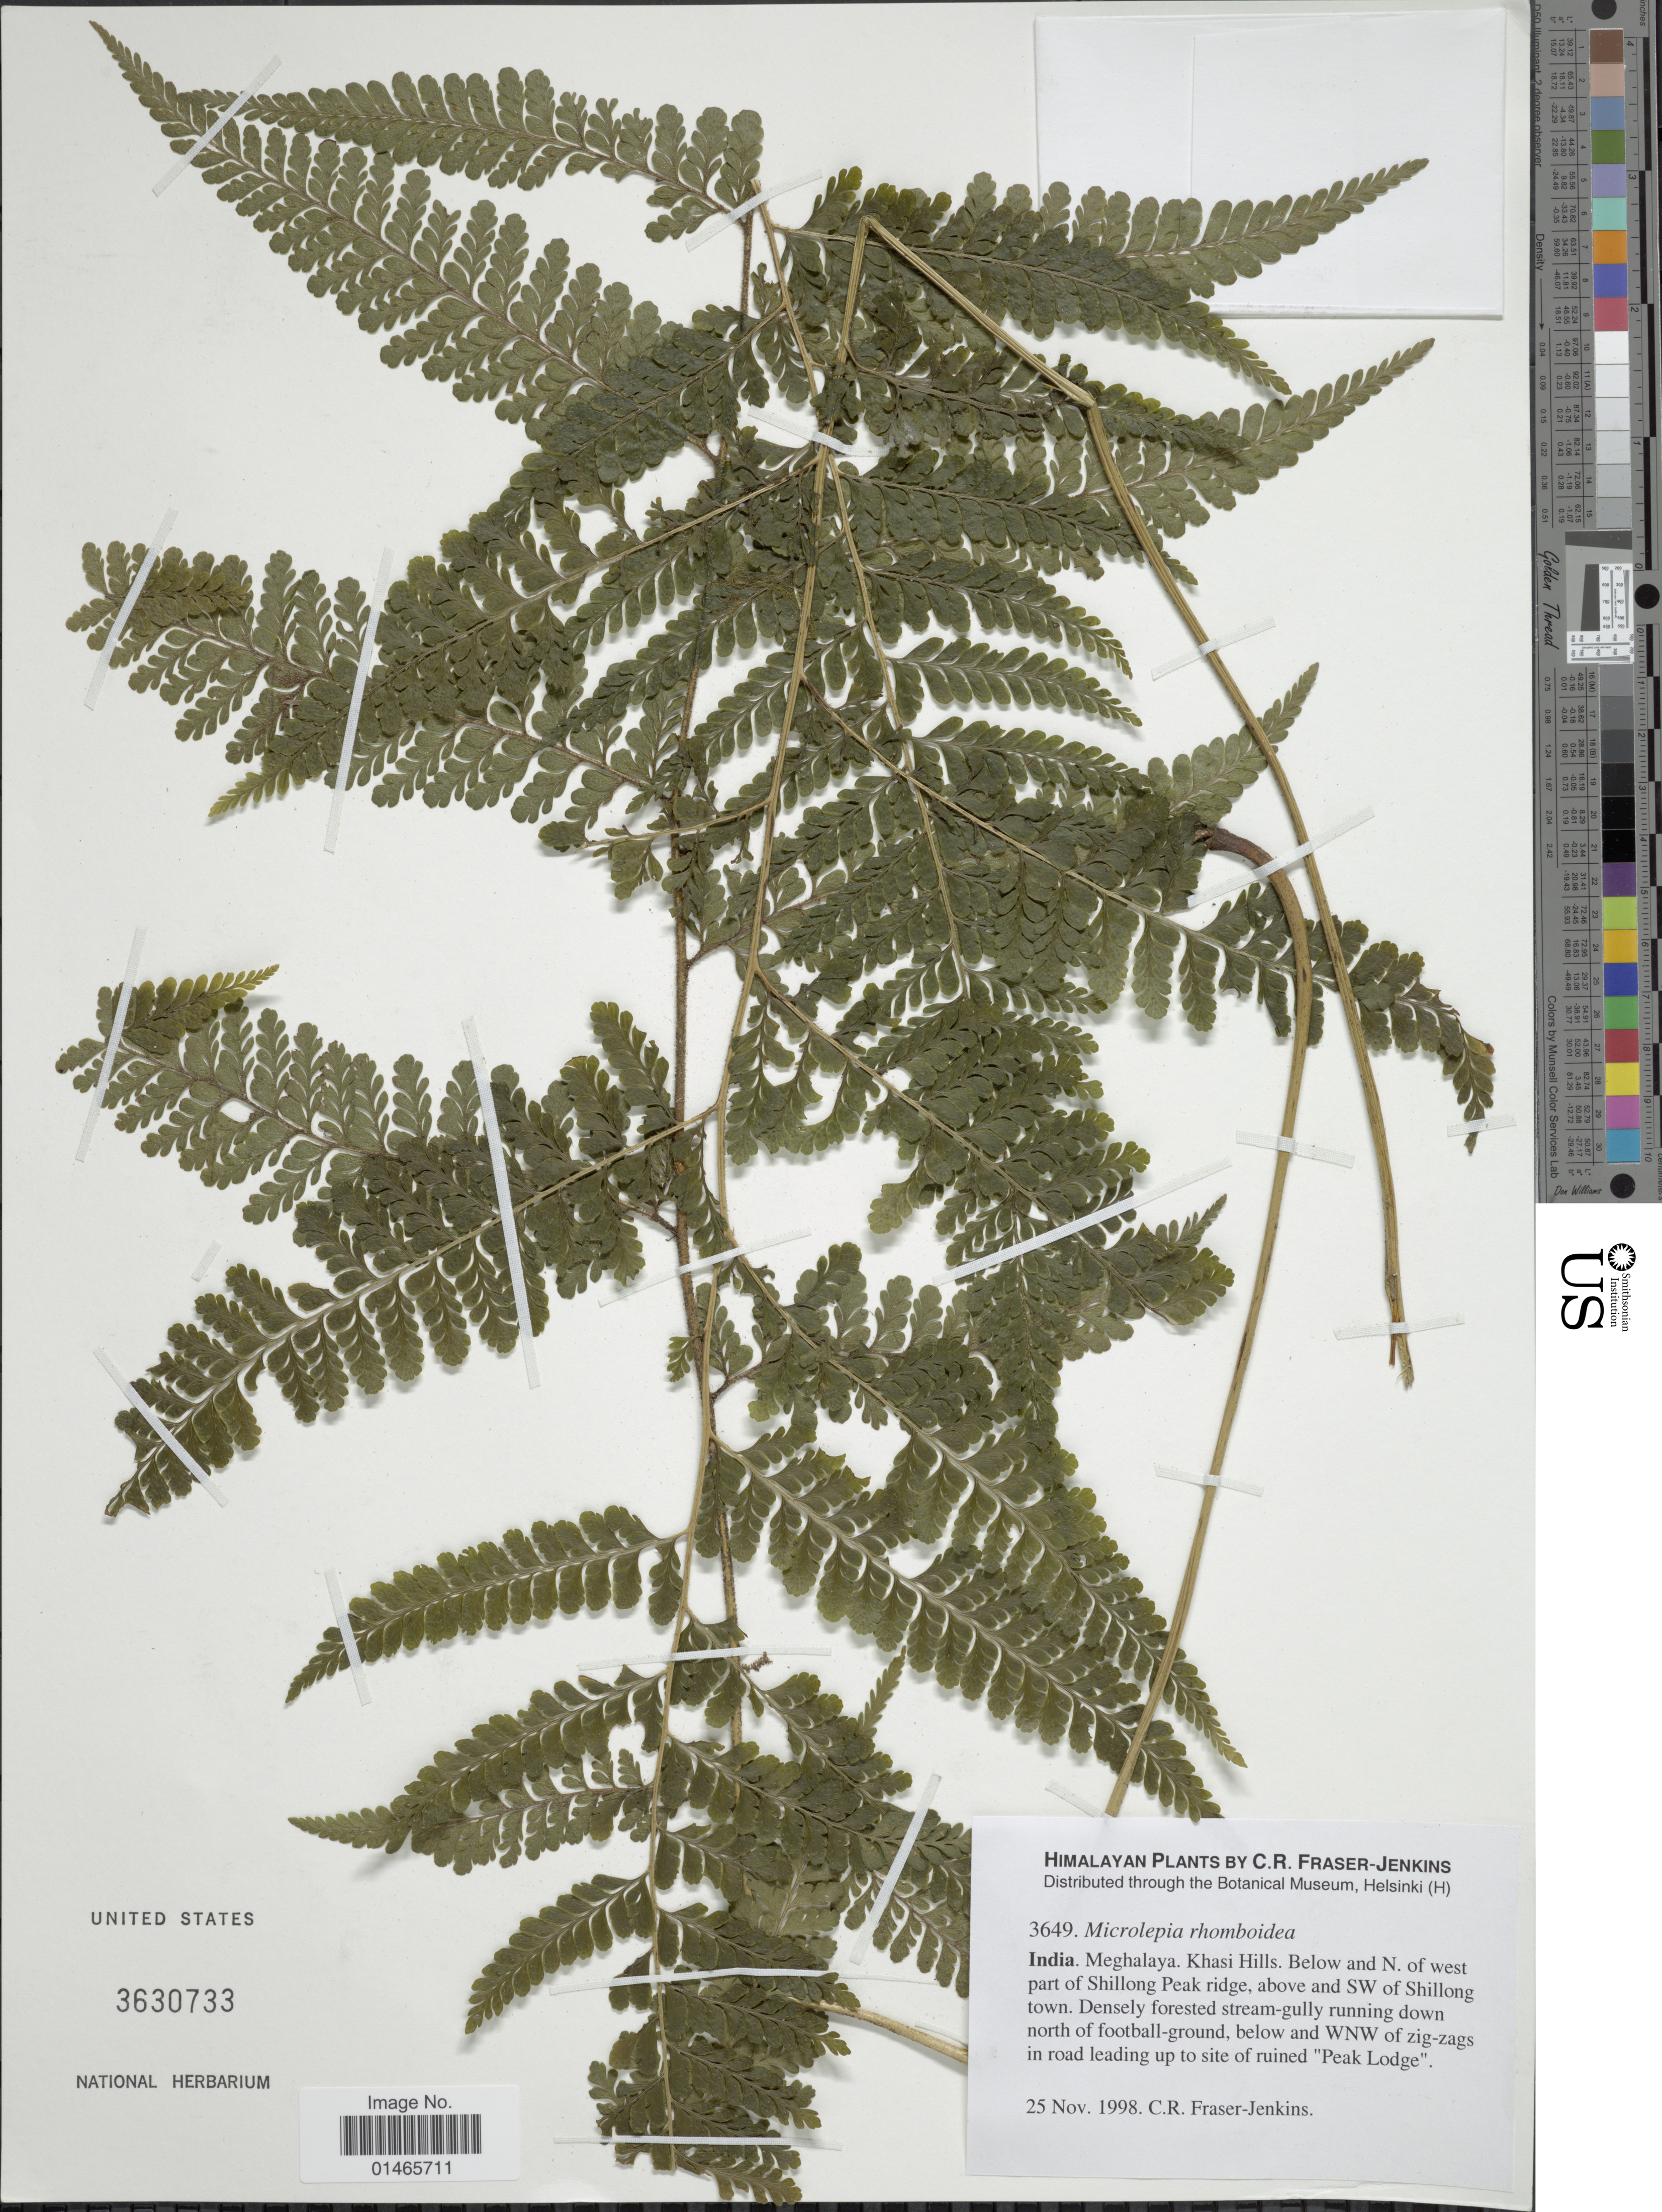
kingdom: Plantae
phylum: Tracheophyta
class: Polypodiopsida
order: Polypodiales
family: Dennstaedtiaceae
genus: Microlepia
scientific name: Microlepia rhomboidea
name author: (Wall. ex Kunze) Prantl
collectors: C. R. Fraser-Jenkins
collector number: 3649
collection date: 1998-11-25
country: India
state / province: Meghalaya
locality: Khasi Hills, Below and N, of west part of Shillong Peak Ridge, above and SW of Shillong town, Densely forested stream-gully running down north of football-ground, below and WNW of zig-zags in road leading up to site of ruined Peak Lodge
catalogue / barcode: US 3630733